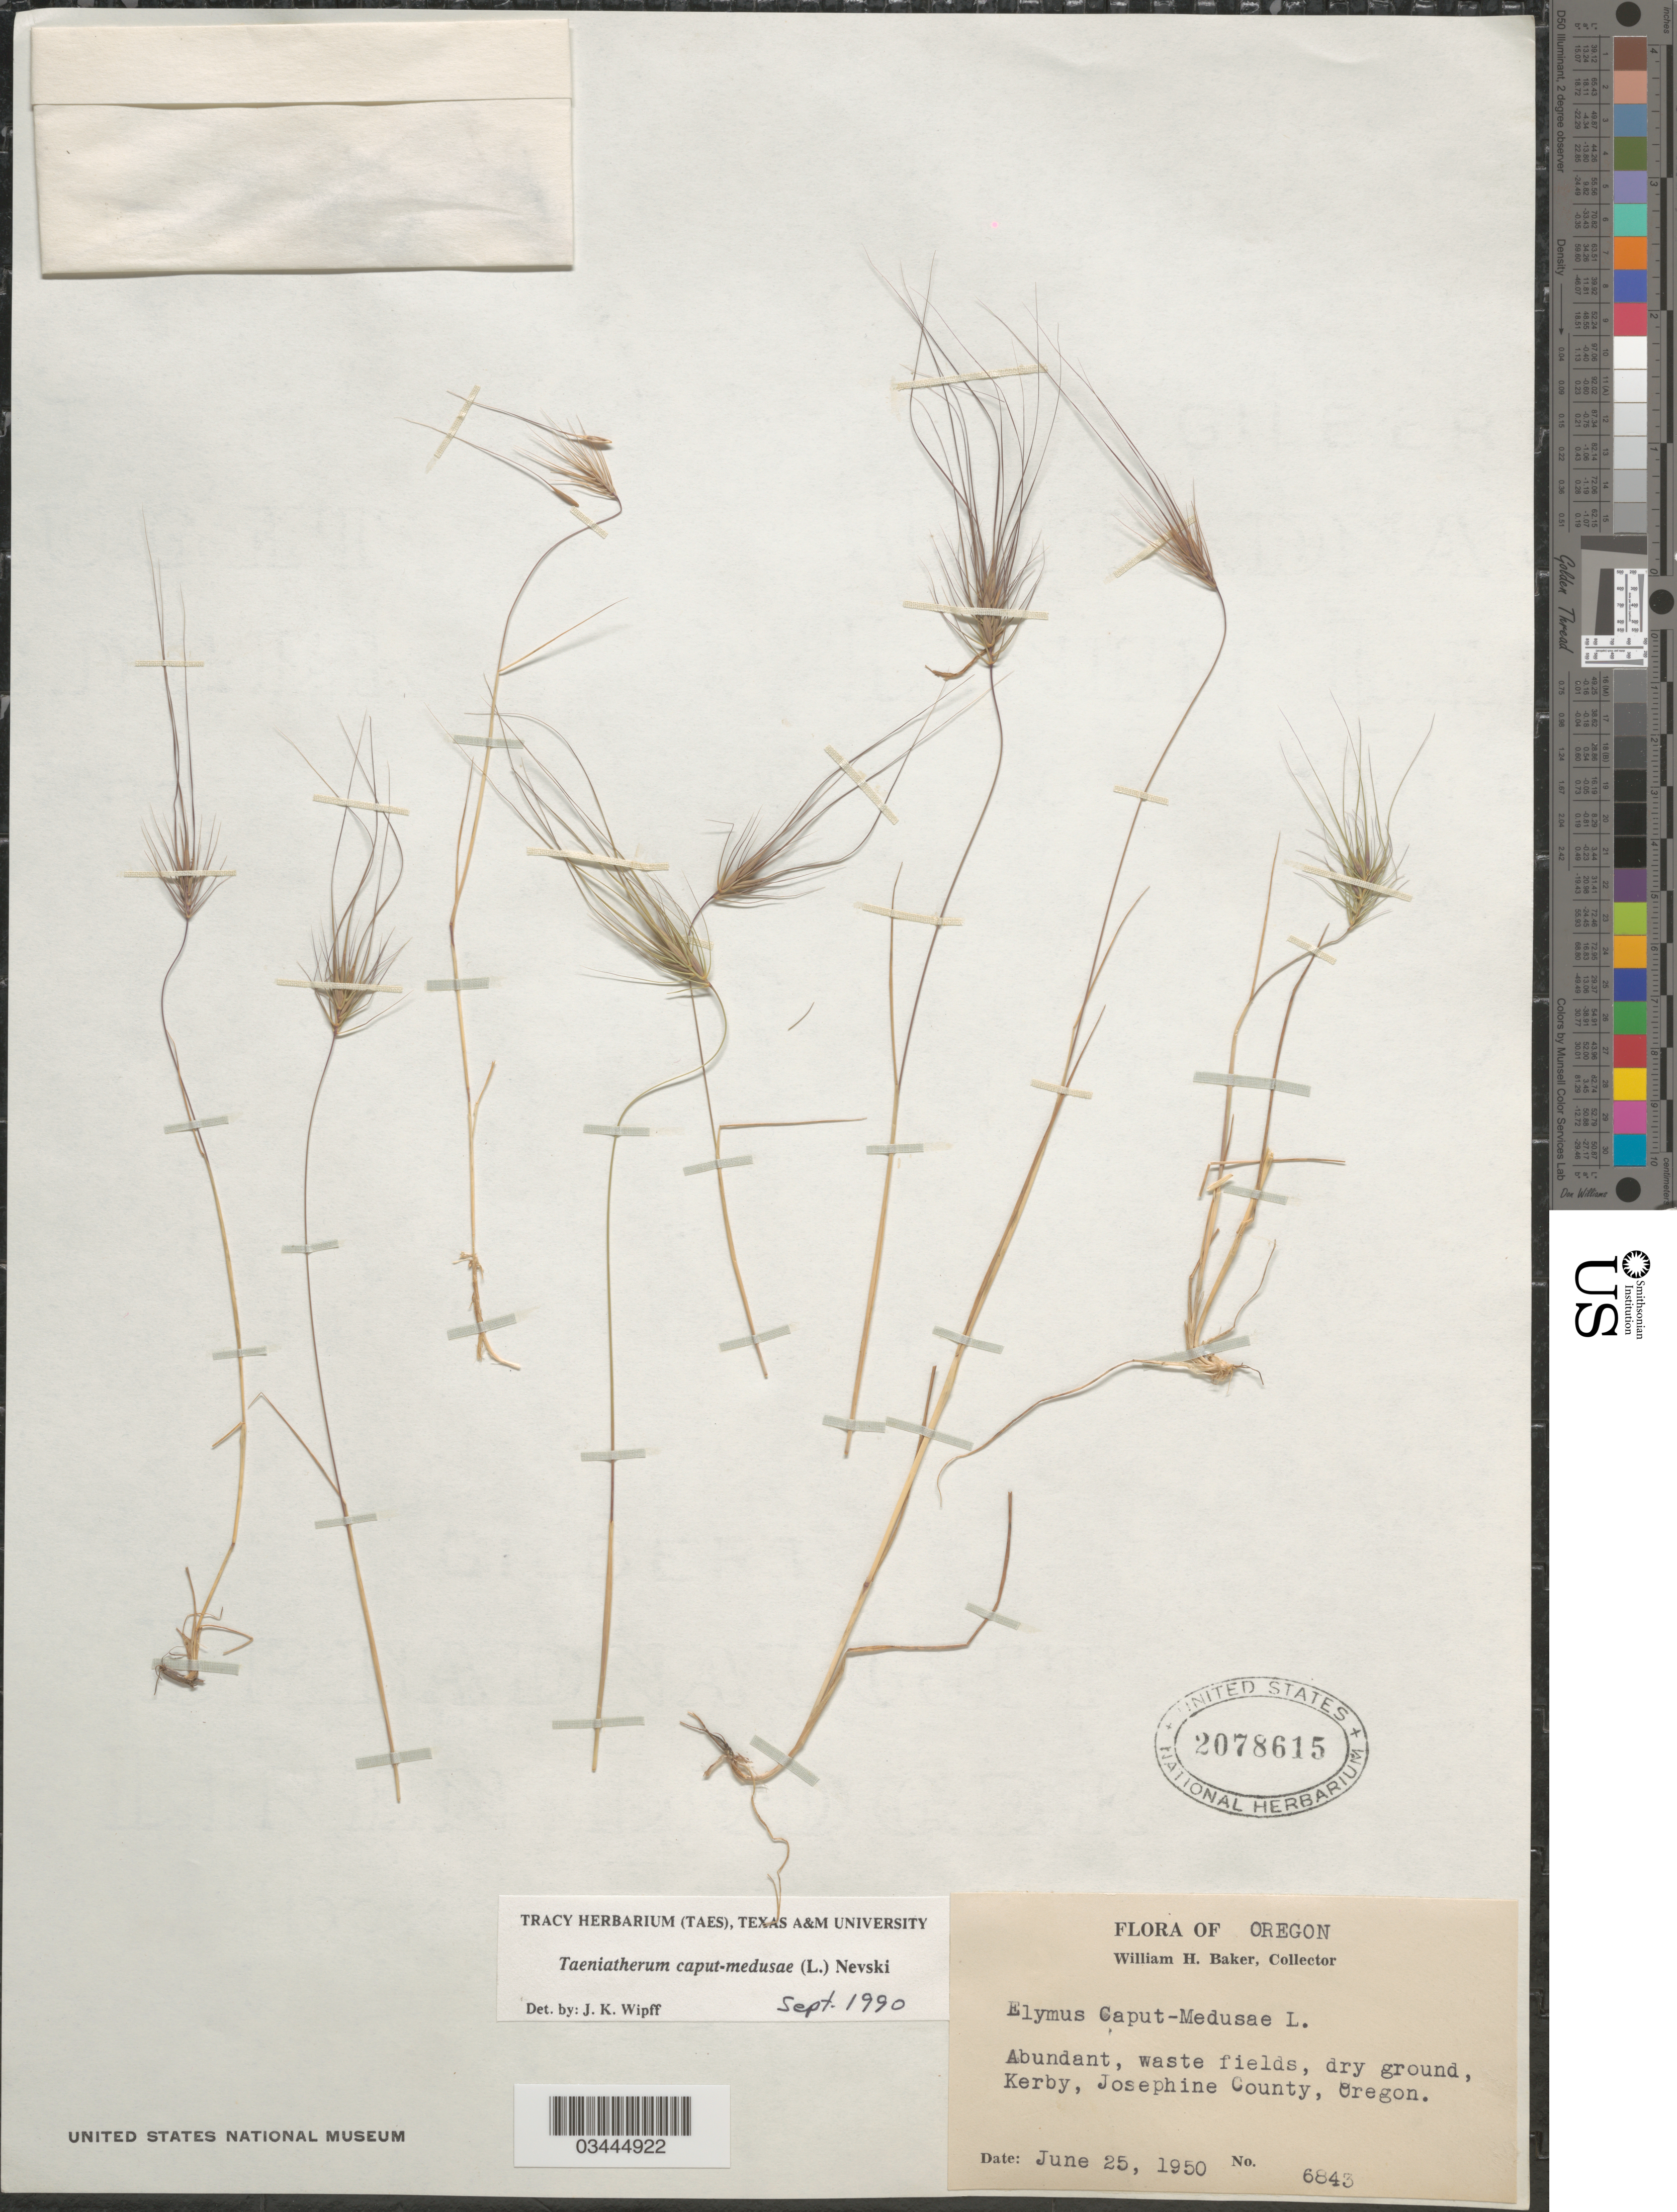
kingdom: Plantae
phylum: Tracheophyta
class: Liliopsida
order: Poales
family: Poaceae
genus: Taeniatherum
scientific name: Taeniatherum caput-medusae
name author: L.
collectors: W. H. Baker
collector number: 6843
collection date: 1950-06-25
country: United States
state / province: Oregon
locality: Waste fields, dry ground, Kerby, Josephine County.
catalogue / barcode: US 2078615